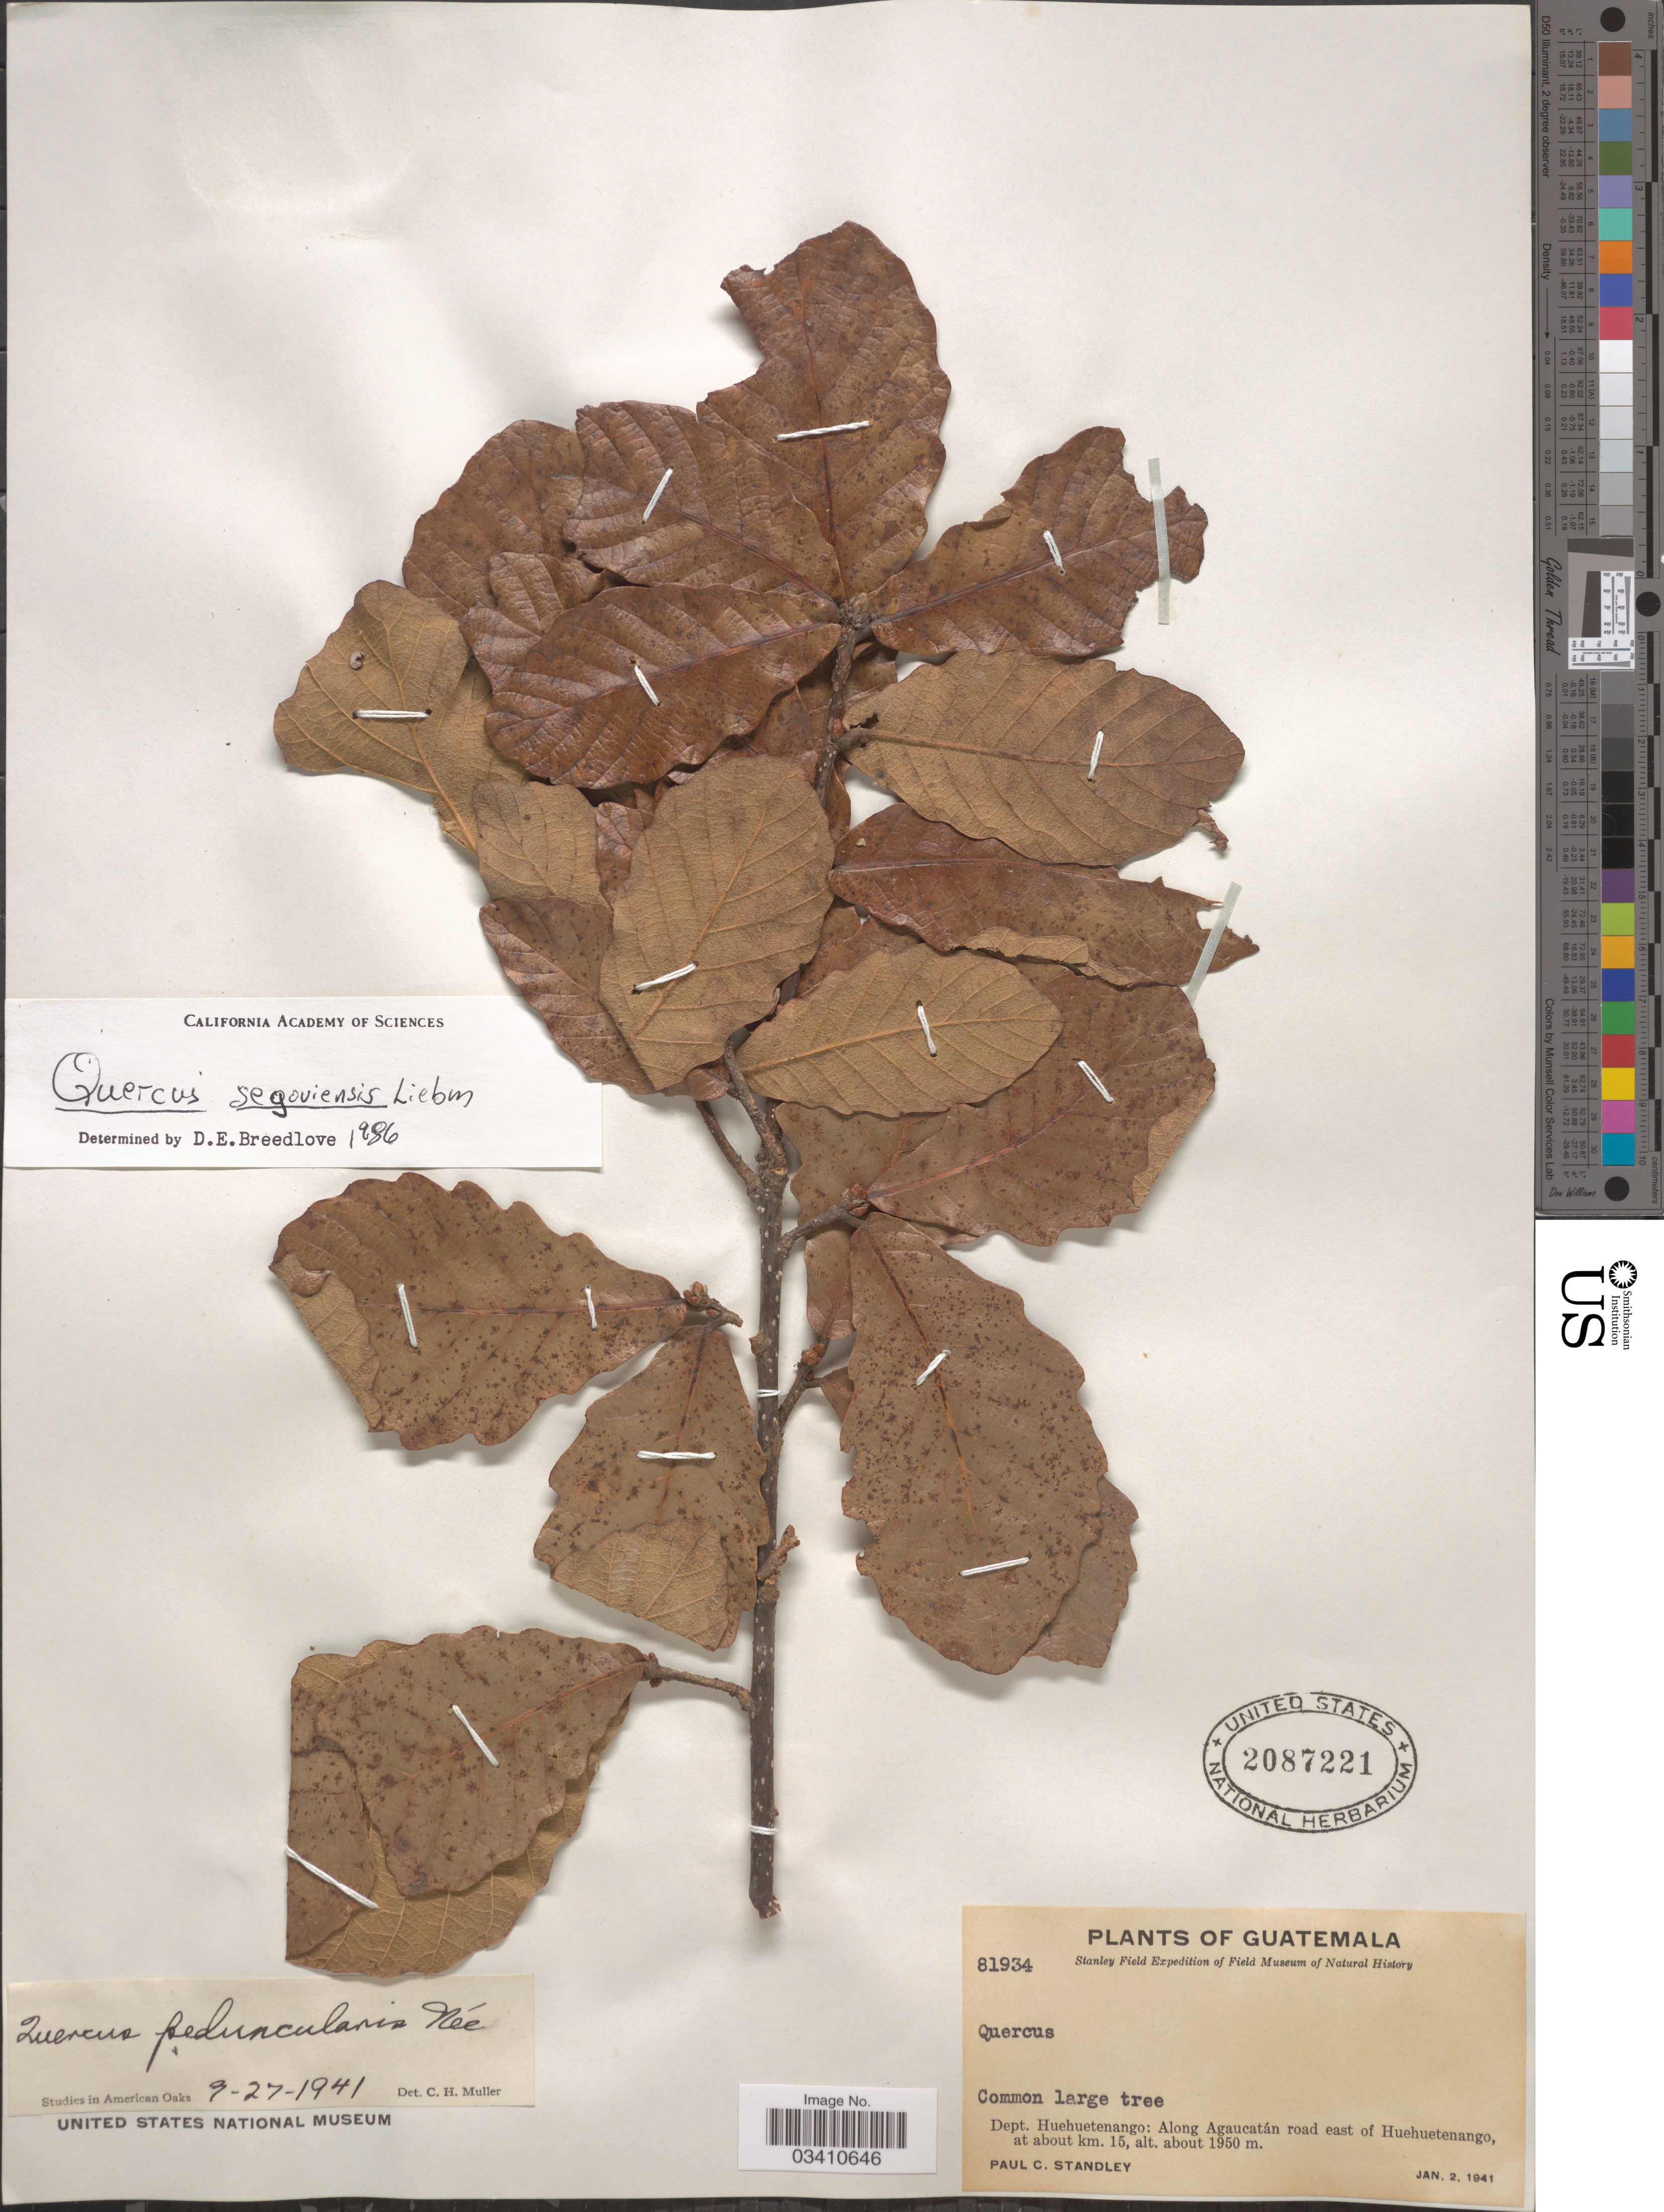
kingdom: Plantae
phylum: Tracheophyta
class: Magnoliopsida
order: Fagales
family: Fagaceae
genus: Quercus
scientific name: Quercus segoviensis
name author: Liebm.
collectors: P. C. Standley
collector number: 81934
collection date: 1941-01-02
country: Guatemala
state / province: Huehuetenango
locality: Dept. Huehuetenango: Along Agaucatán road east of Huehuetenango, at about km. 15.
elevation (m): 1950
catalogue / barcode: US 2087221